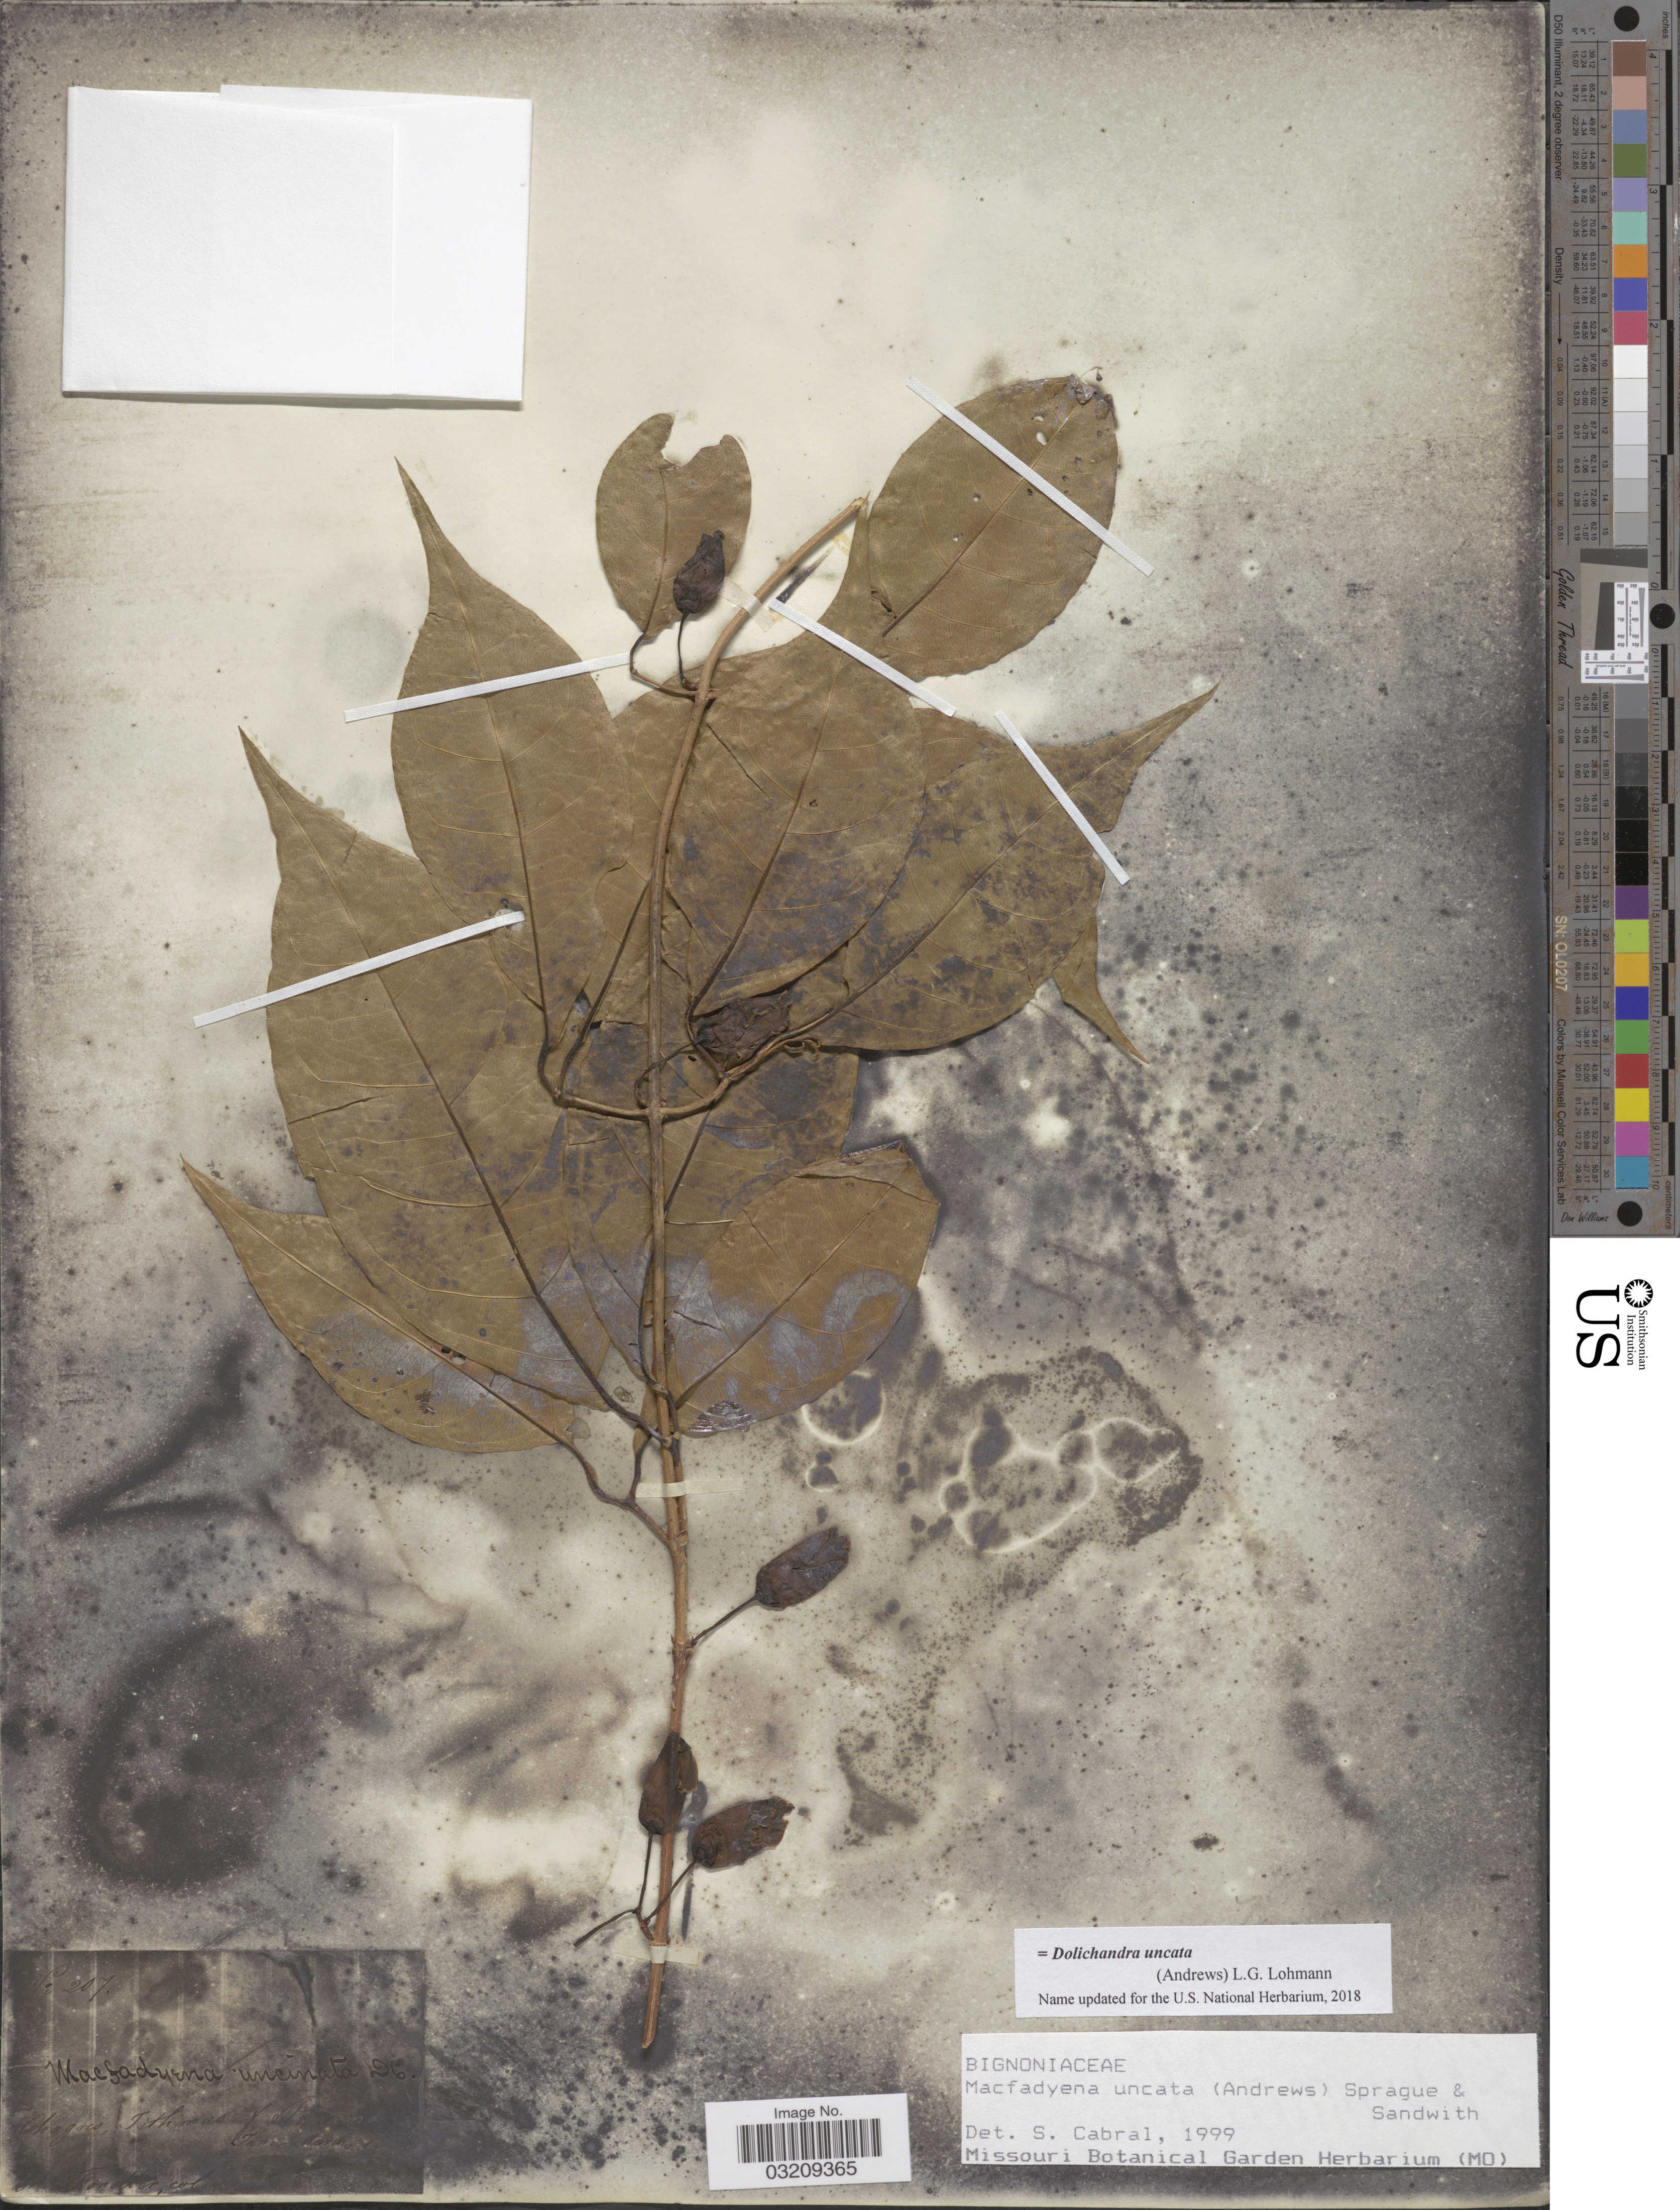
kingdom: Plantae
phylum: Tracheophyta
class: Magnoliopsida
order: Lamiales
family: Bignoniaceae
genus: Dolichandra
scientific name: Dolichandra uncata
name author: (Andrews) L.G. Lohmann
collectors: A. Fendler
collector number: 207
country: Panama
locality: Chagres Isthmus of Panama